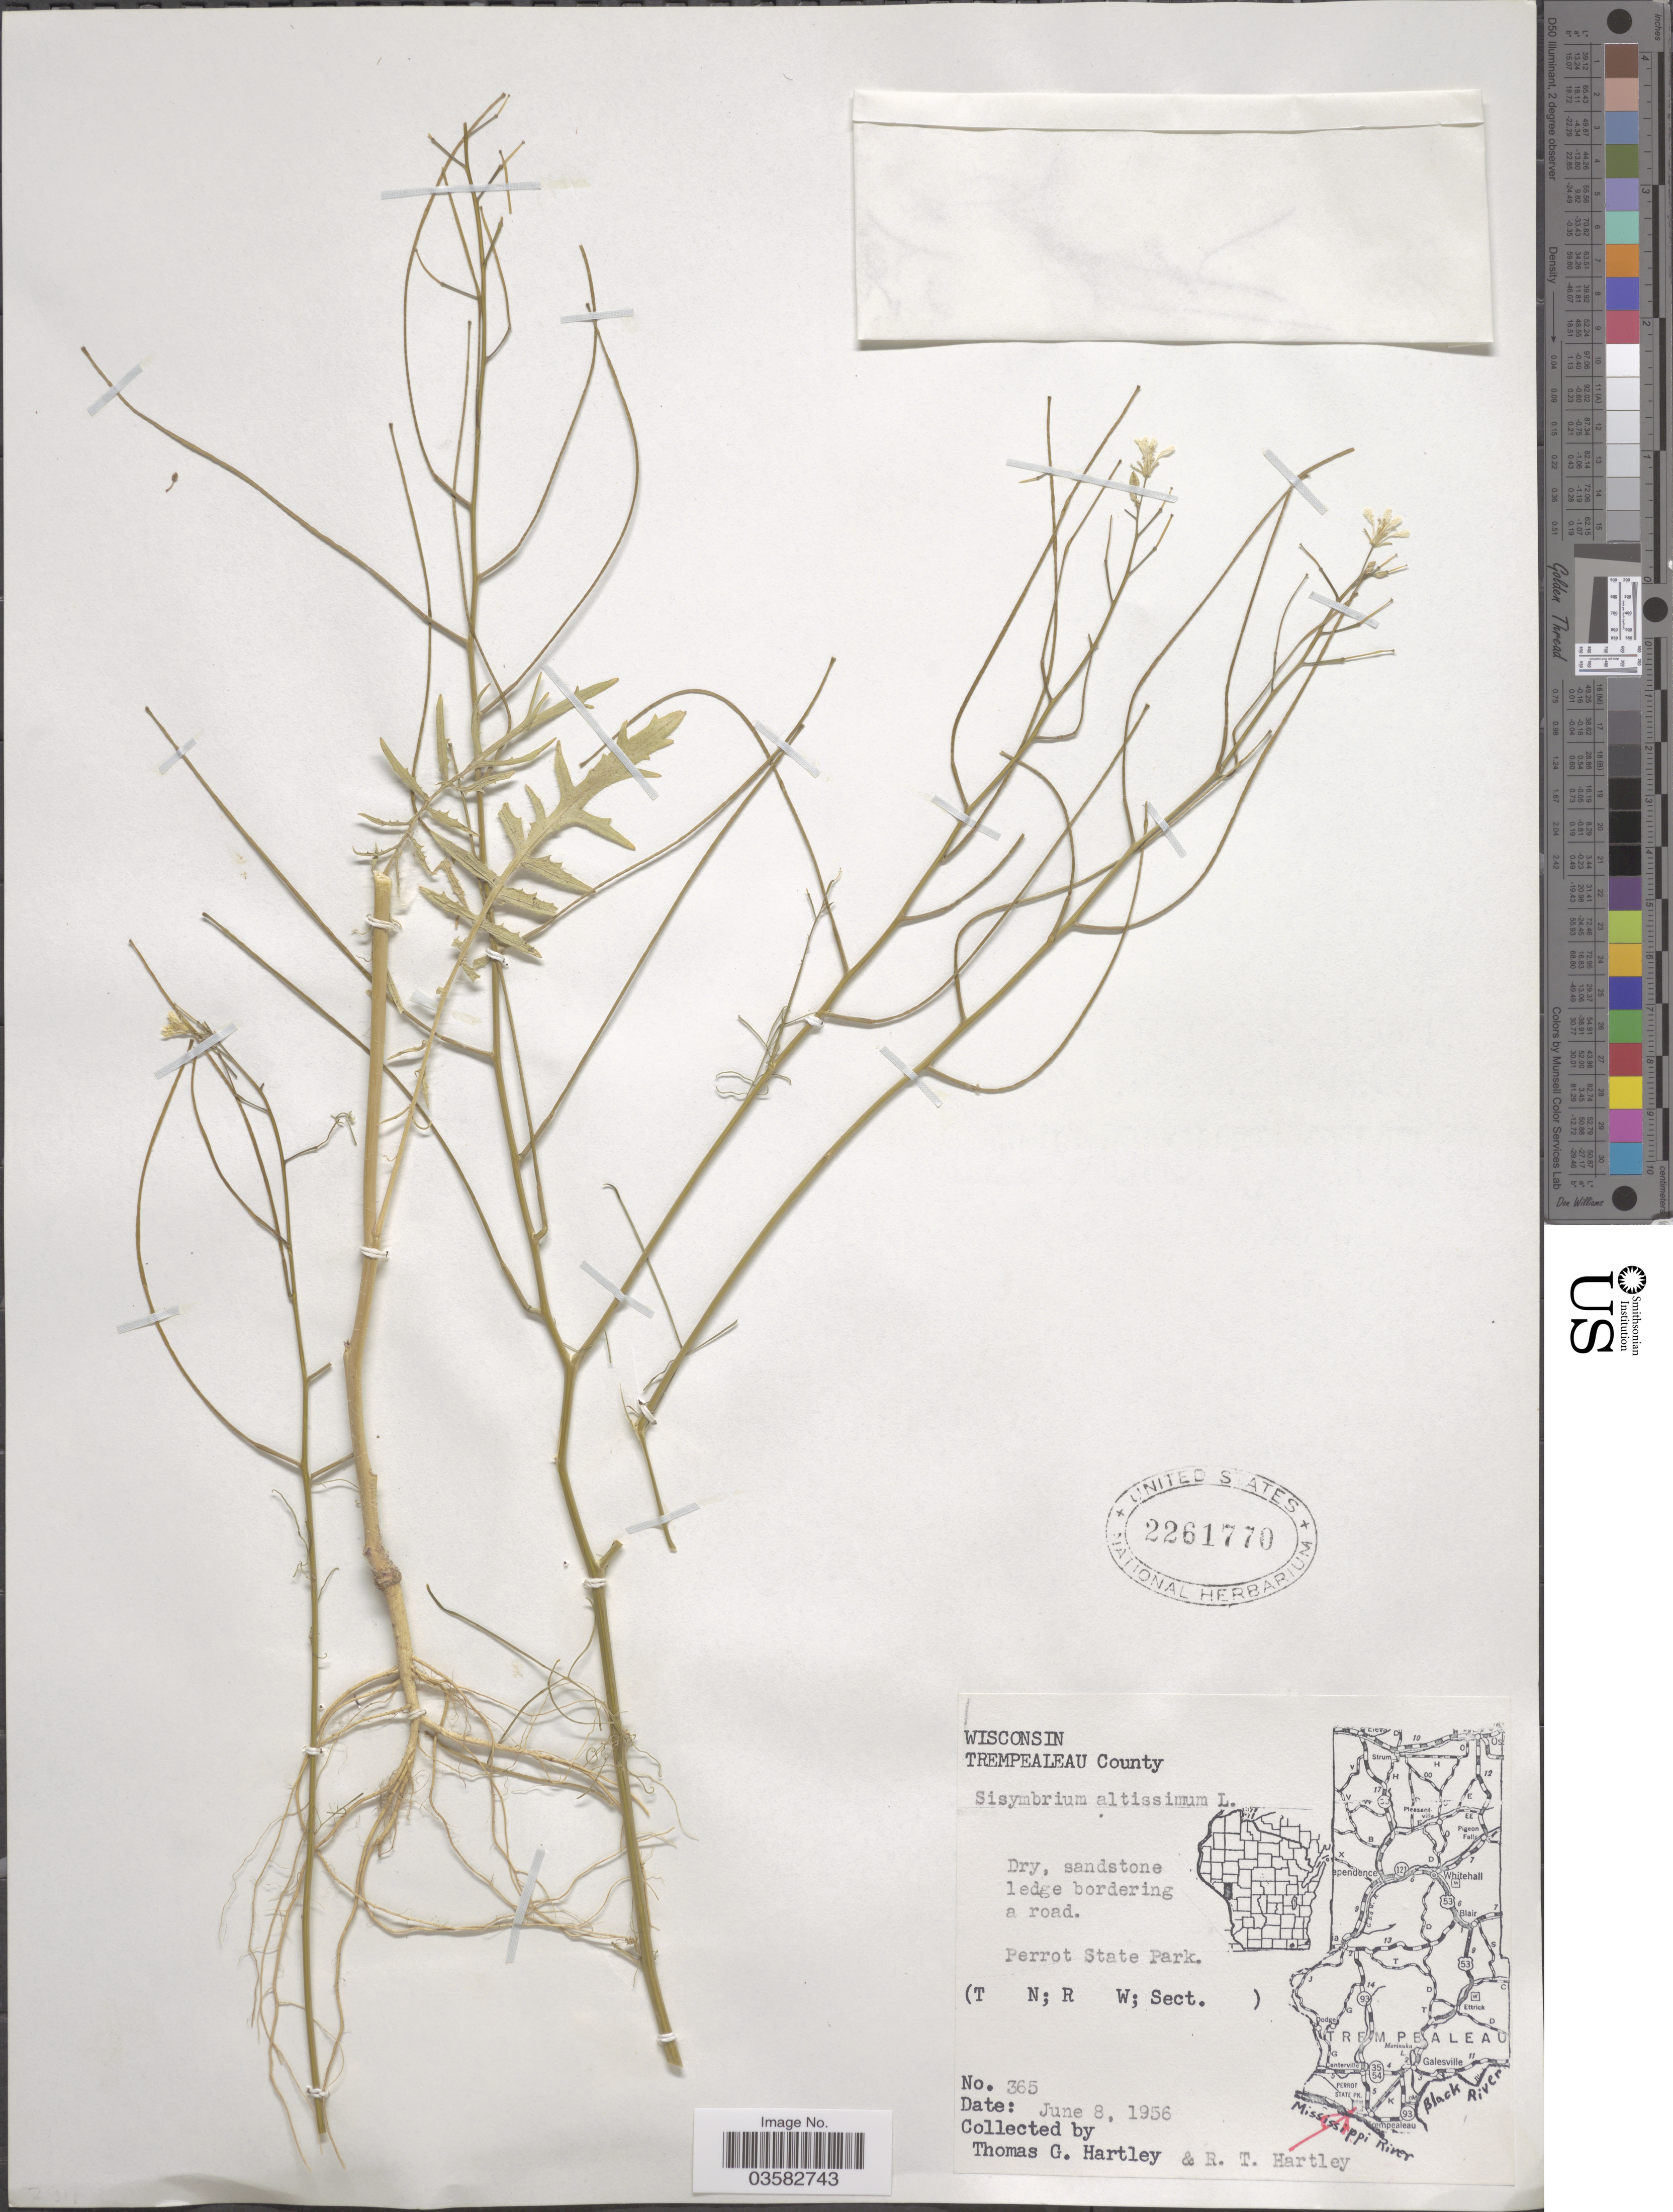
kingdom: Plantae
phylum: Tracheophyta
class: Magnoliopsida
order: Brassicales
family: Brassicaceae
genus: Sisymbrium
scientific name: Sisymbrium altissimum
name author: L.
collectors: T. G. Hartley & R. T. Hartley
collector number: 365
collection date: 1956-06-08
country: United States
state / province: Wisconsin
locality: Trempealeau County. Perrot State Park.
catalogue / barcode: US 2261770